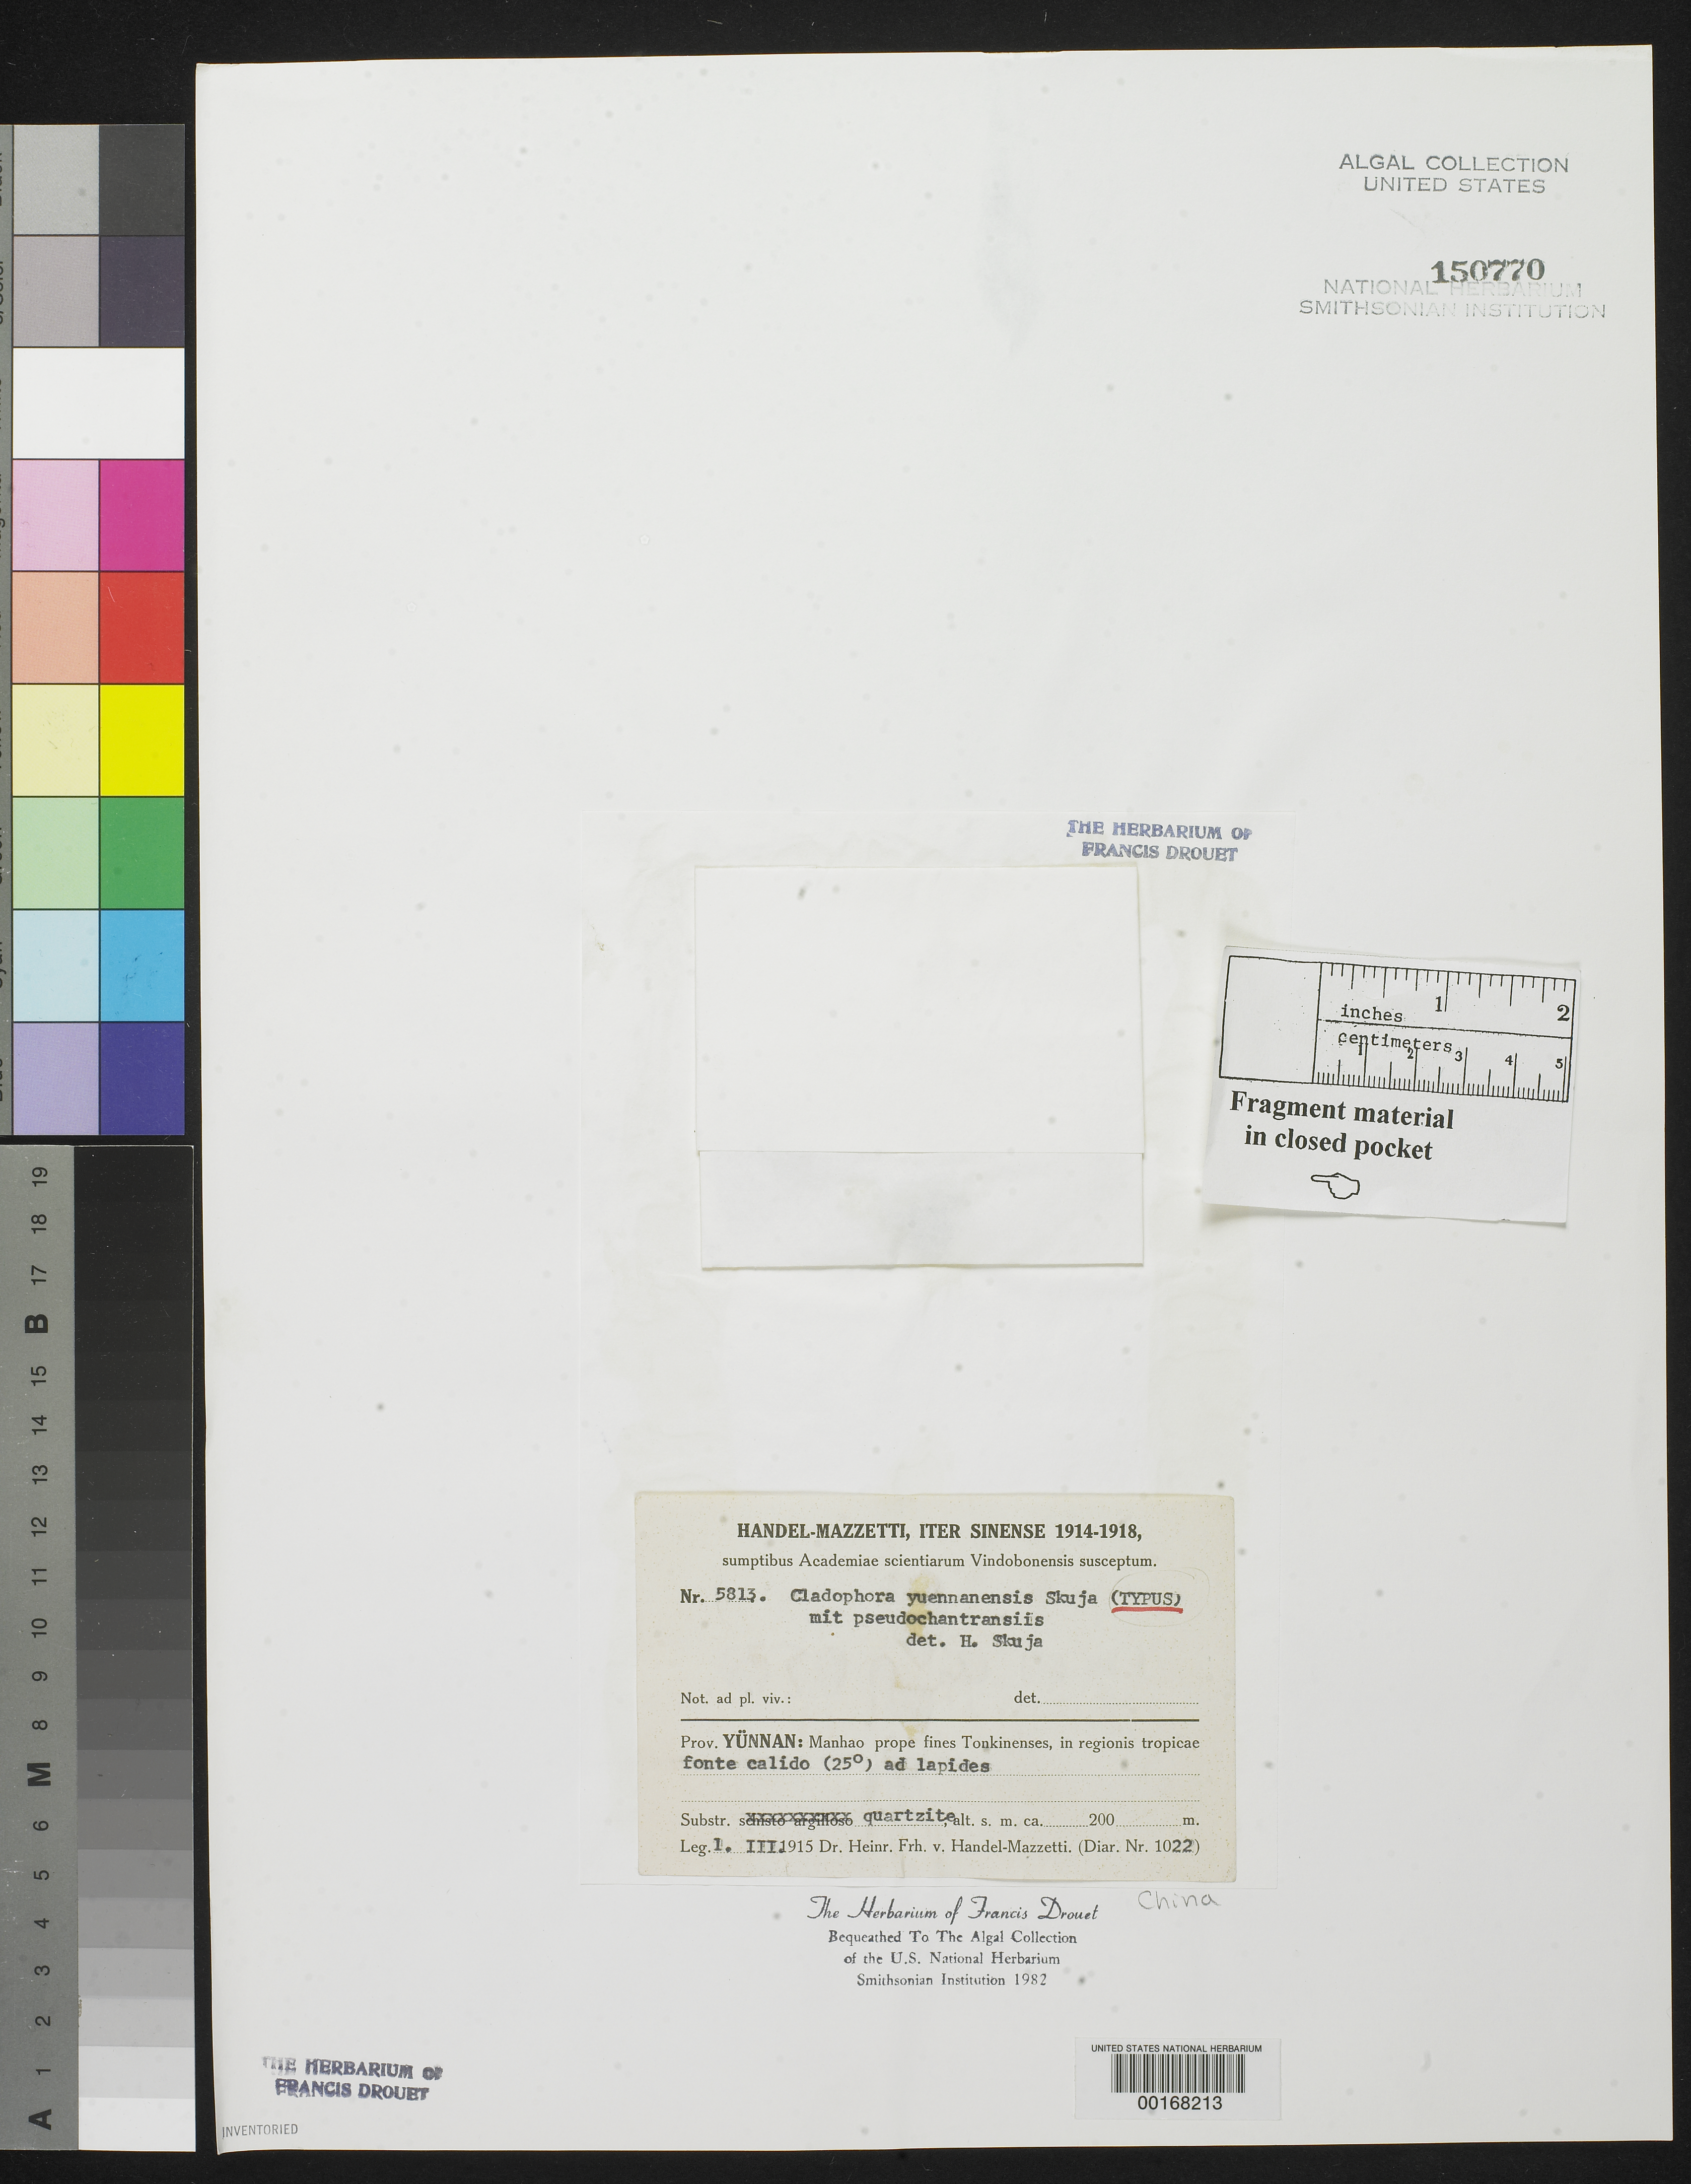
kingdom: Plantae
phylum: Chlorophyta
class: Ulvophyceae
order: Cladophorales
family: Cladophoraceae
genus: Cladophora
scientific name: Cladophora yuennanensis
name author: Skuja in Hand.-Mazz.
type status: Clastotype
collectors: H. Handel-Mazzetti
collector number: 5813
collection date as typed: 01 Mar 1915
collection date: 1915-03-01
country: China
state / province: Yunnan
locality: Manhao, near (North) Vietnam (Tonkin).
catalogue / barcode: US 150770